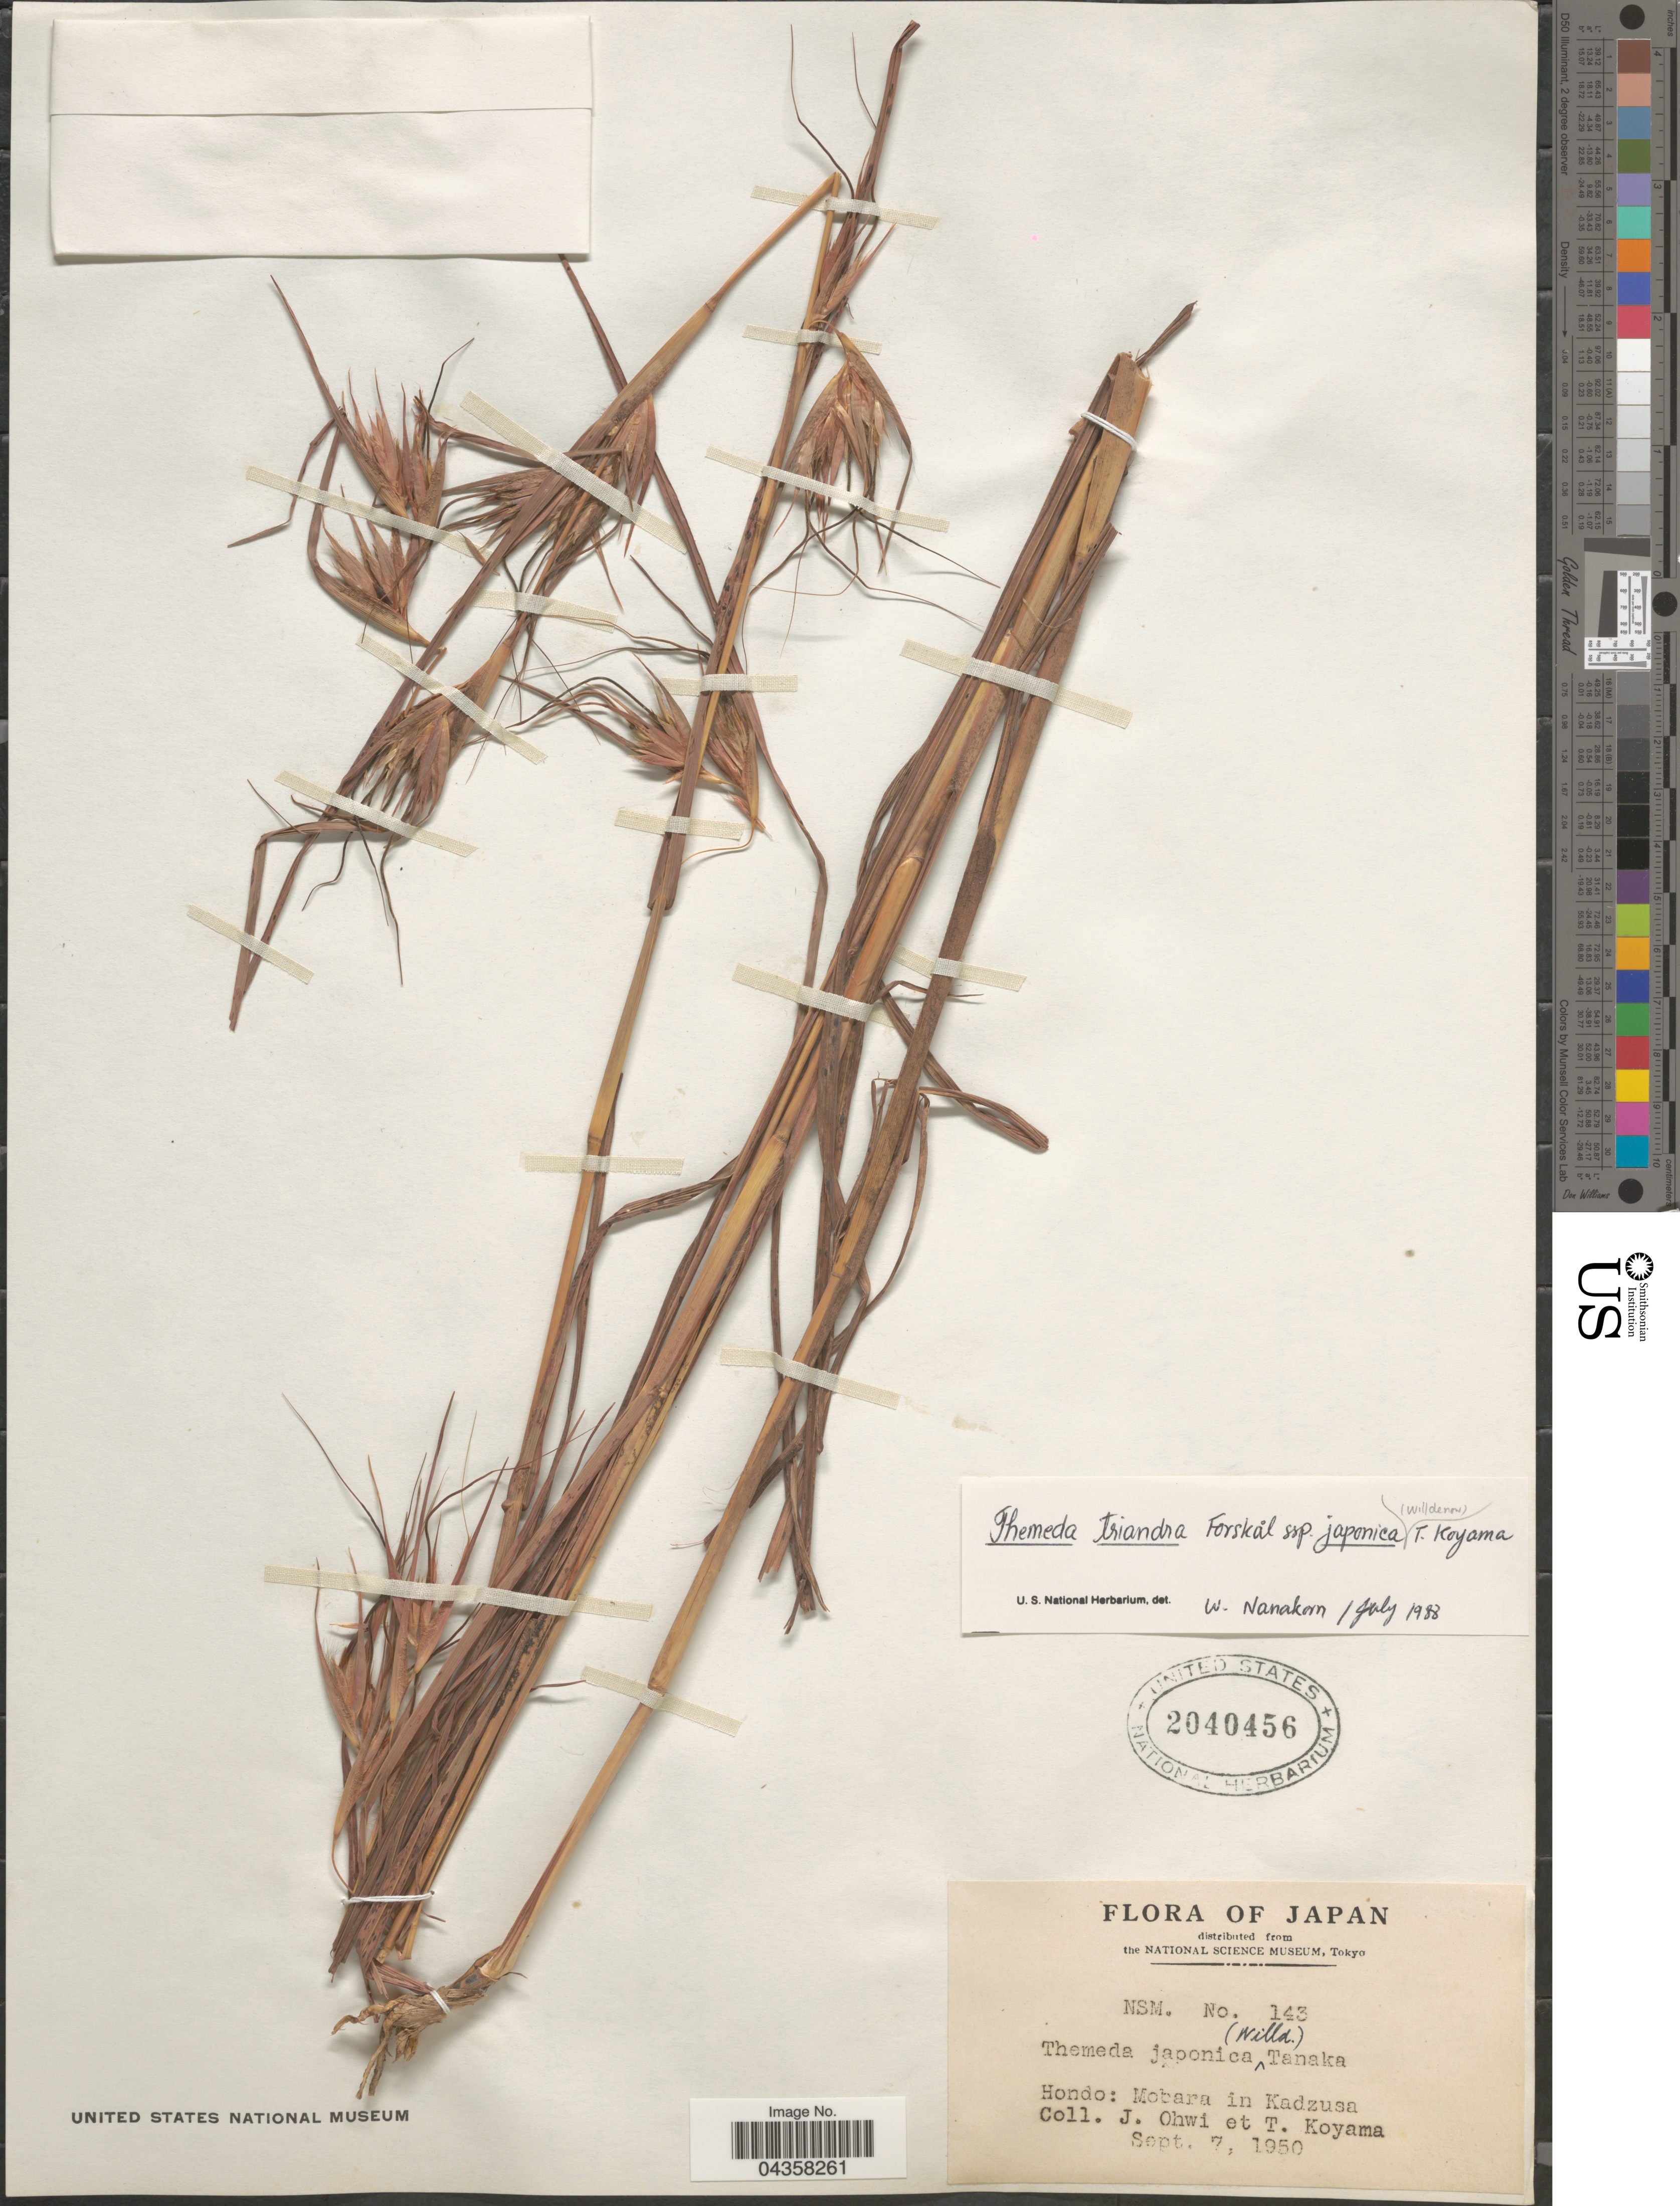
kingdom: Plantae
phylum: Tracheophyta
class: Liliopsida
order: Poales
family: Poaceae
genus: Themeda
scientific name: Themeda triandra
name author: Forssk.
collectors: J. Ohwi & T. Koyama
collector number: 143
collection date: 1950-09-07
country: Japan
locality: Hondo: Mobara in Kadzusa.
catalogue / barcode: US 2040456